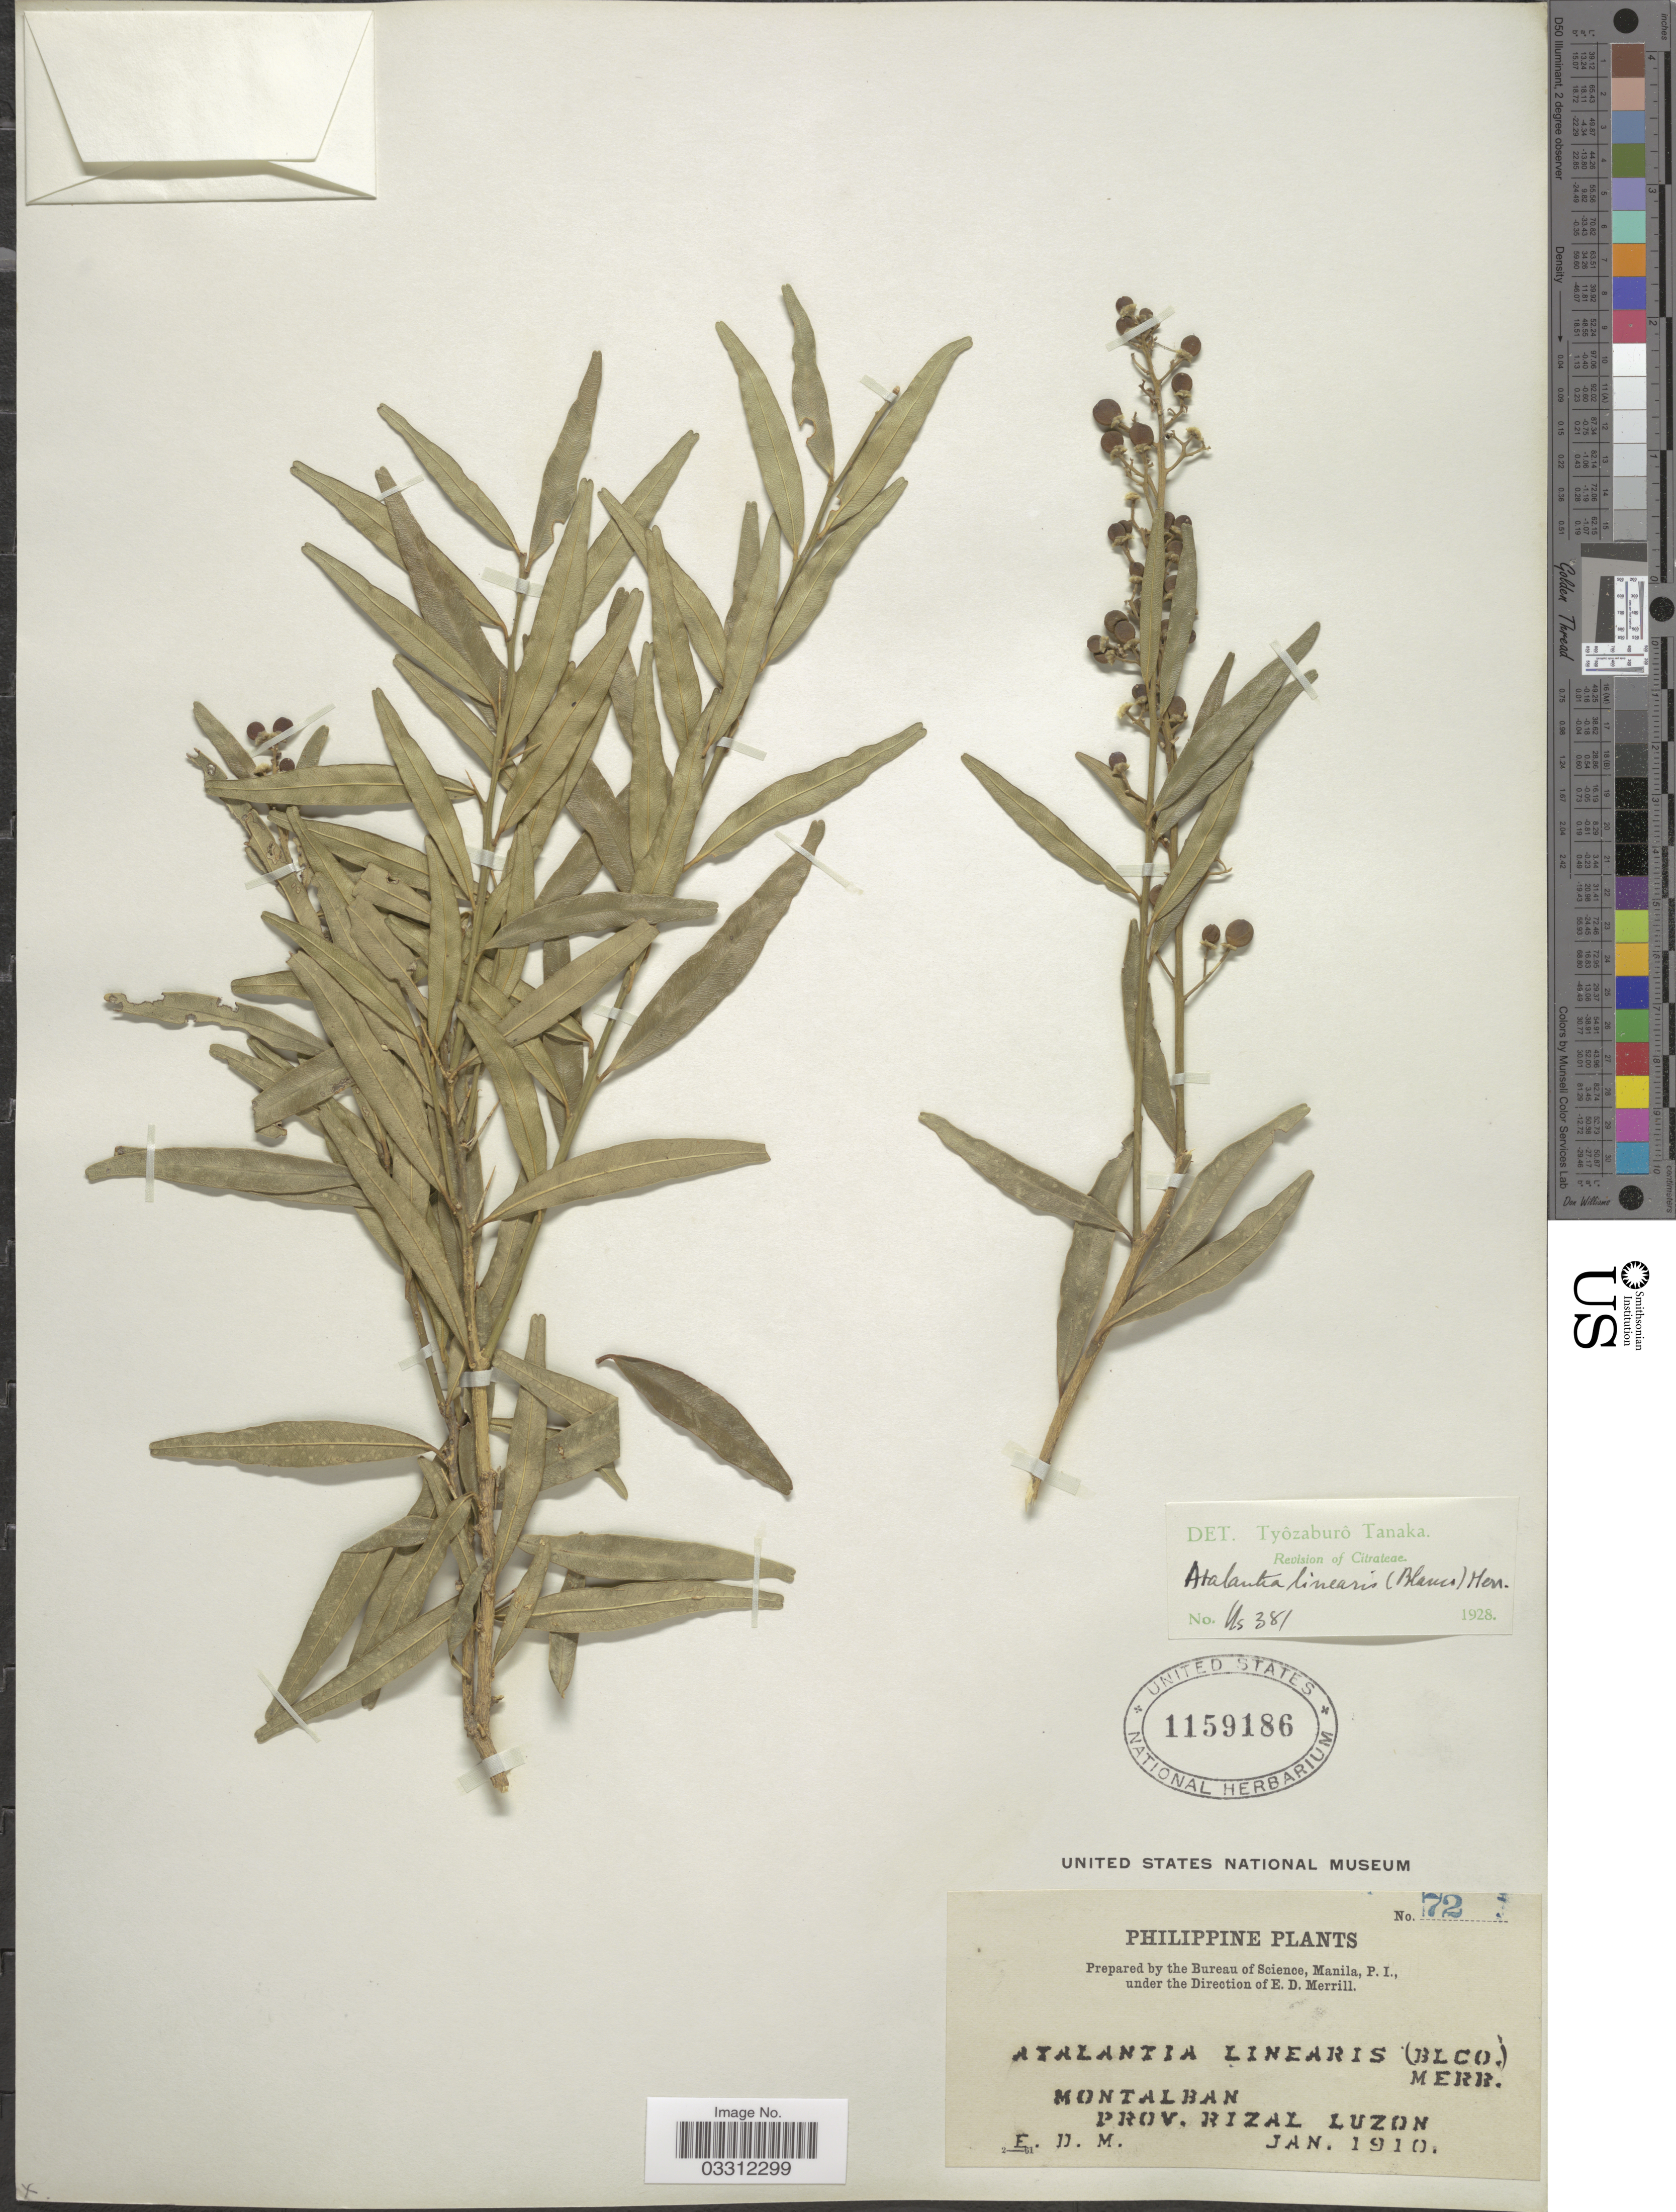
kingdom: Plantae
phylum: Tracheophyta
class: Magnoliopsida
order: Sapindales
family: Rutaceae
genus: Atalantia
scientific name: Atalantia linearis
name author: (Blanco) Merr.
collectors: E. D. Merrill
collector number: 72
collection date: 1910-01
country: Philippines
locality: Montalban, Prov. Rizal, Luzon.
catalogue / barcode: US 1159186